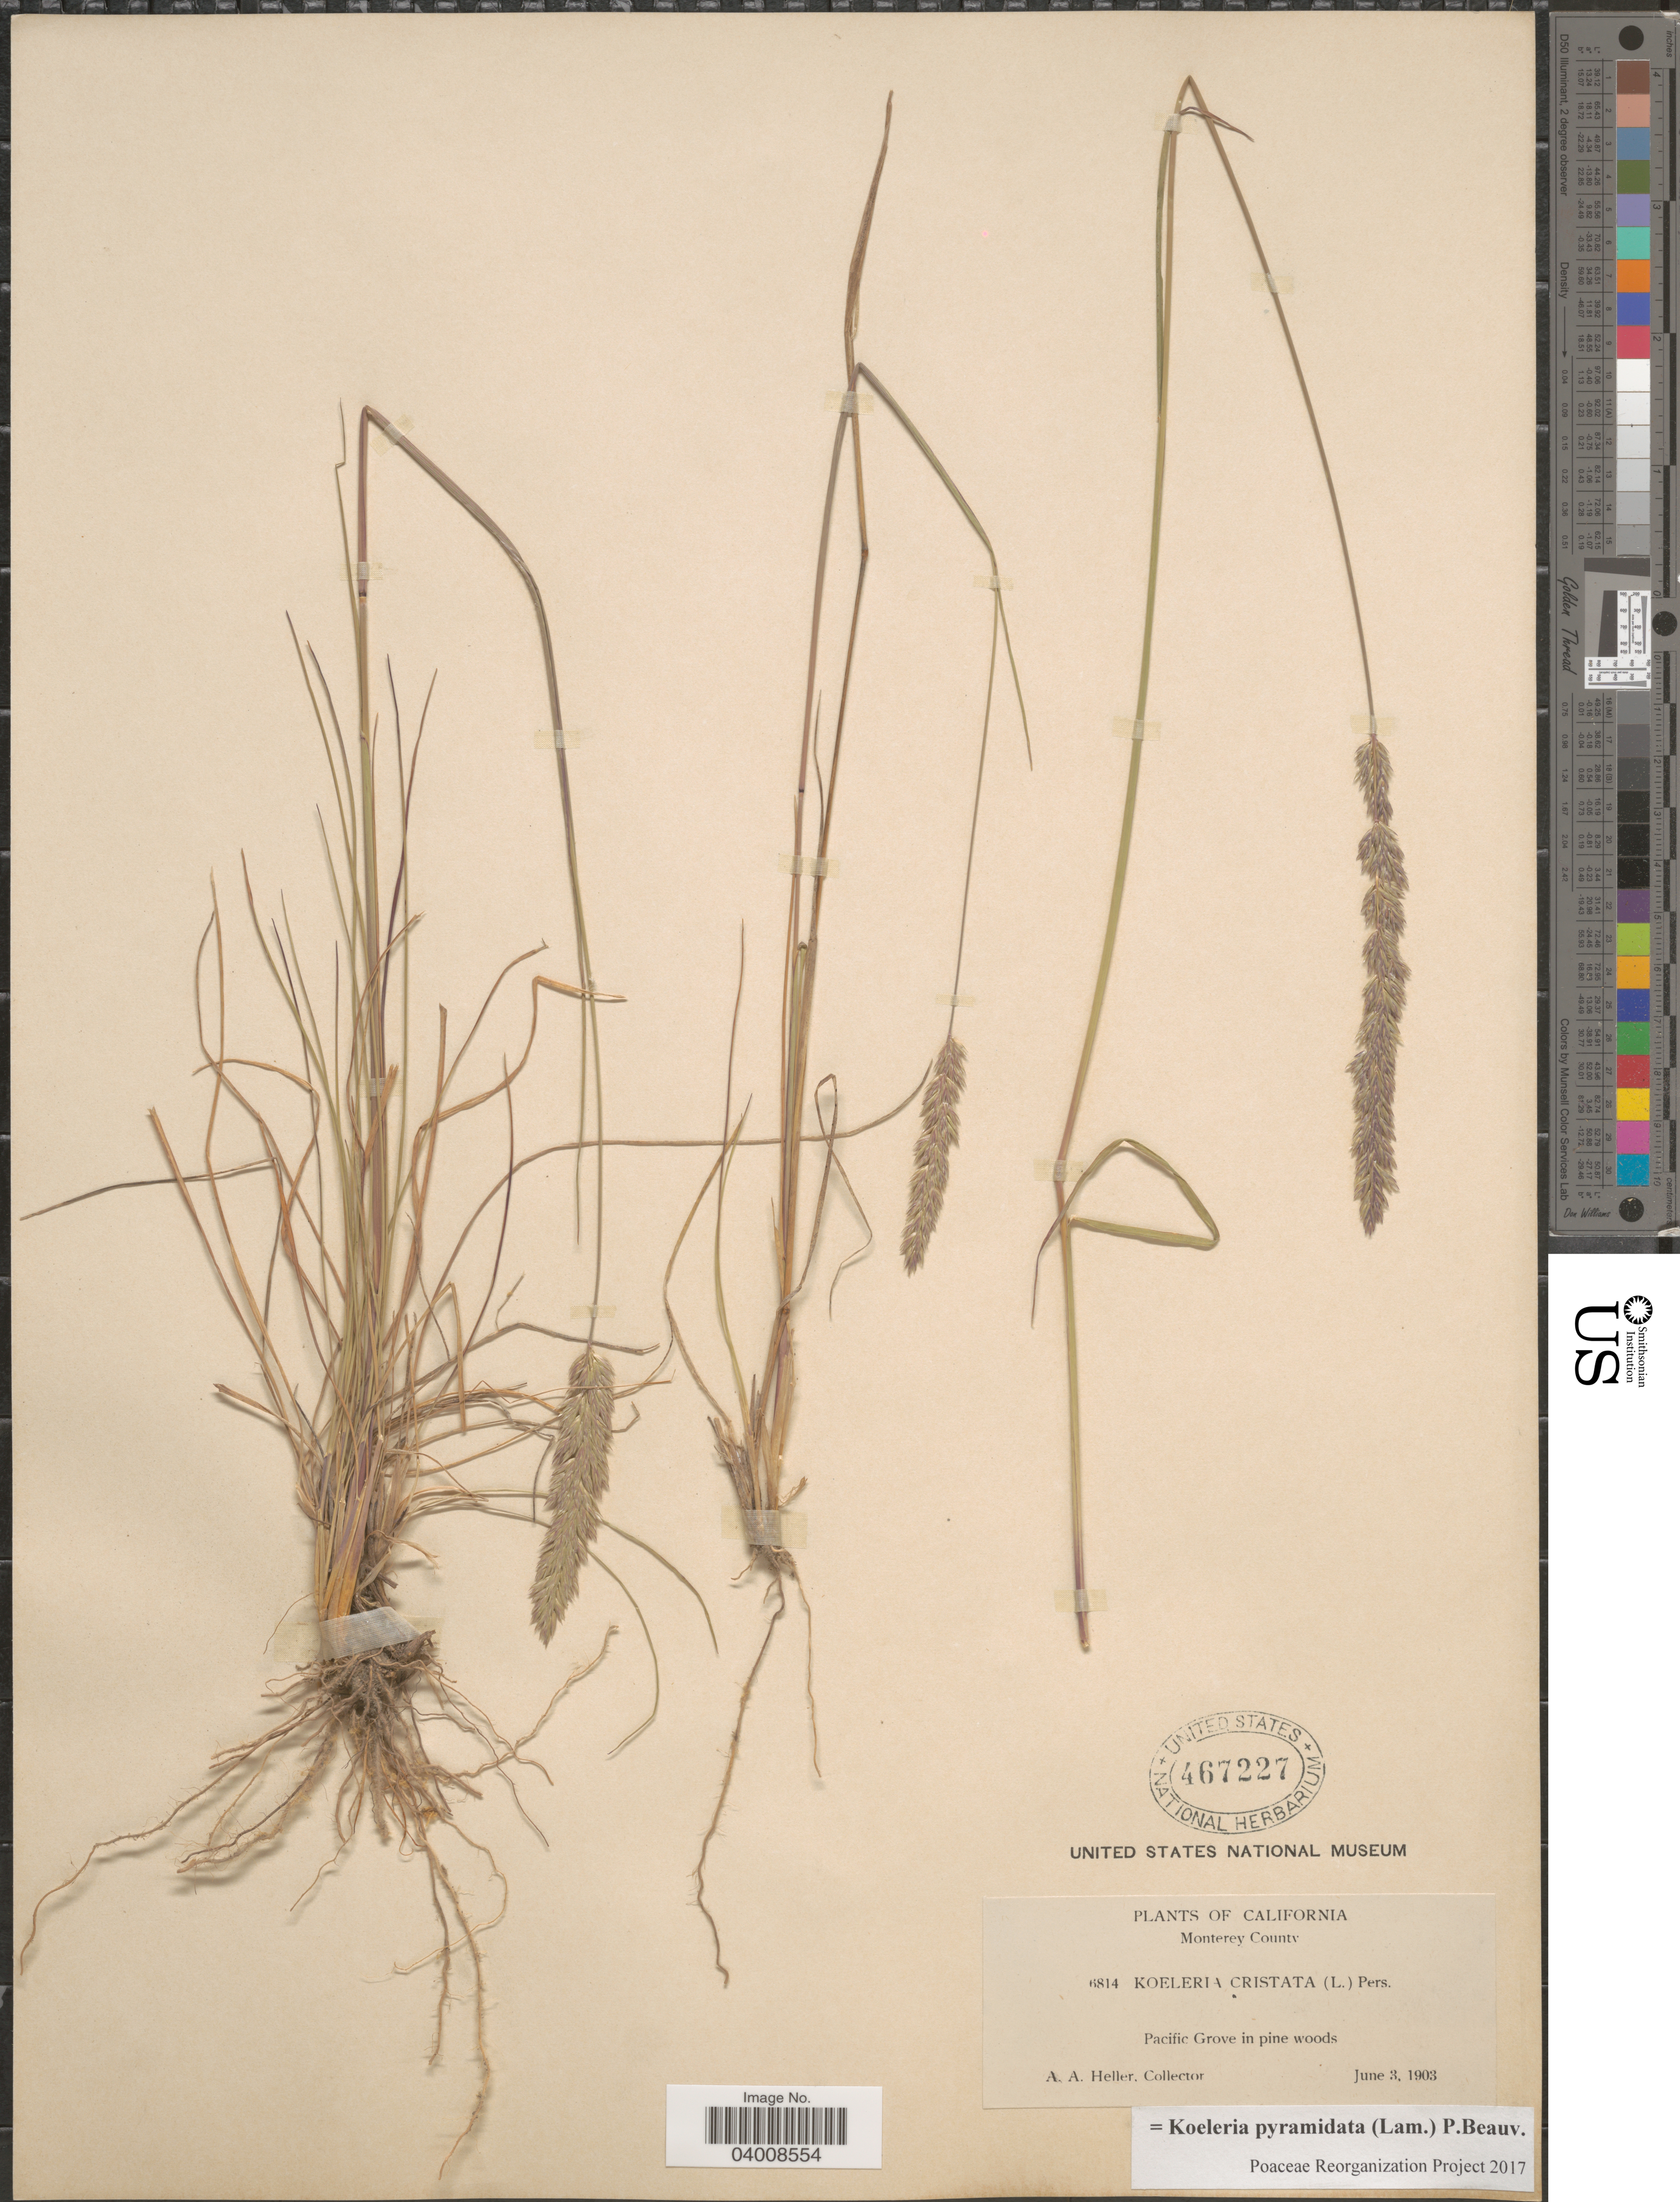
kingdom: Plantae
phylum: Tracheophyta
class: Liliopsida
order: Poales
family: Poaceae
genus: Koeleria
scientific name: Koeleria pyramidata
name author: (Lam.) P. Beauv.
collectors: A. A. Heller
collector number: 6814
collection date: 1903-06-03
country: United States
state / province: California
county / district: Monterey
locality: Monterey County. Pacific Grove in pine woods.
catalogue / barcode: US 467227